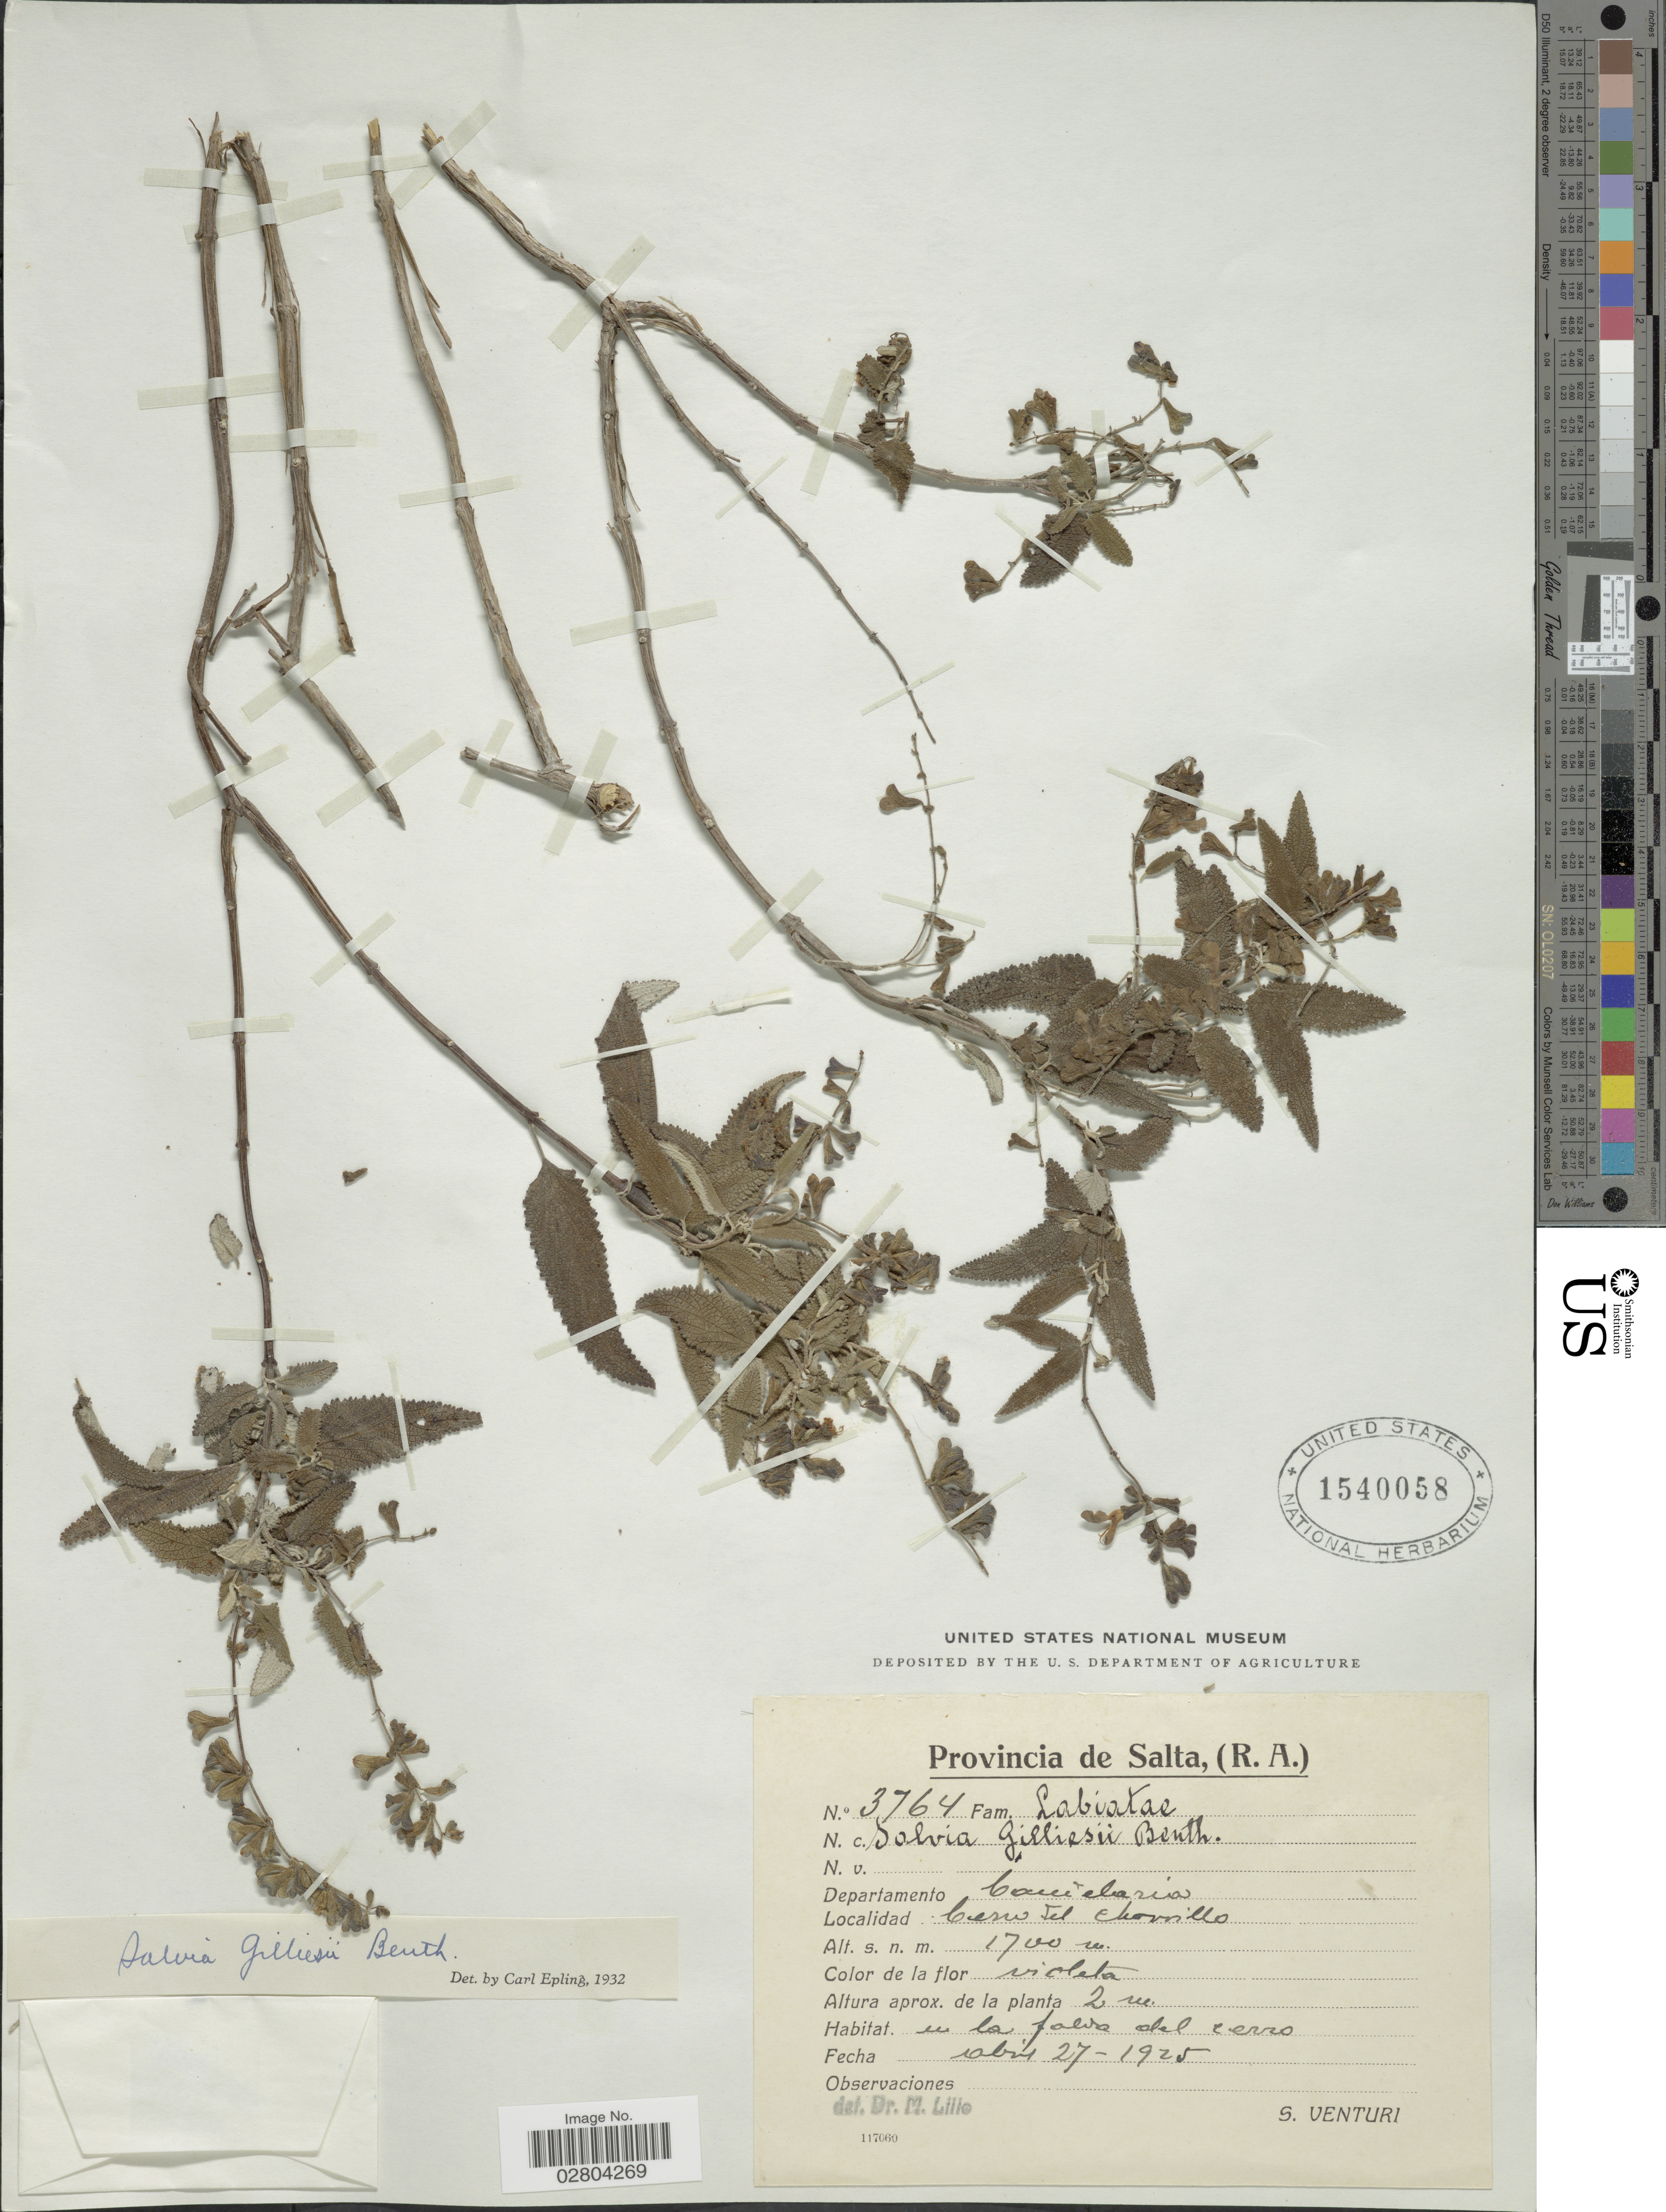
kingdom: Plantae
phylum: Tracheophyta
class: Magnoliopsida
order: Lamiales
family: Lamiaceae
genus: Salvia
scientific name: Salvia cuspidata subsp. gilliesii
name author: (Benth.) J.R.I. Wood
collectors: S. Venturi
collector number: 3764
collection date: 1925-04-27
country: Argentina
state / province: Salta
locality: Departamento Candelaria. Cerro del Chorrillo.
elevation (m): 1700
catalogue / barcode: US 1540058